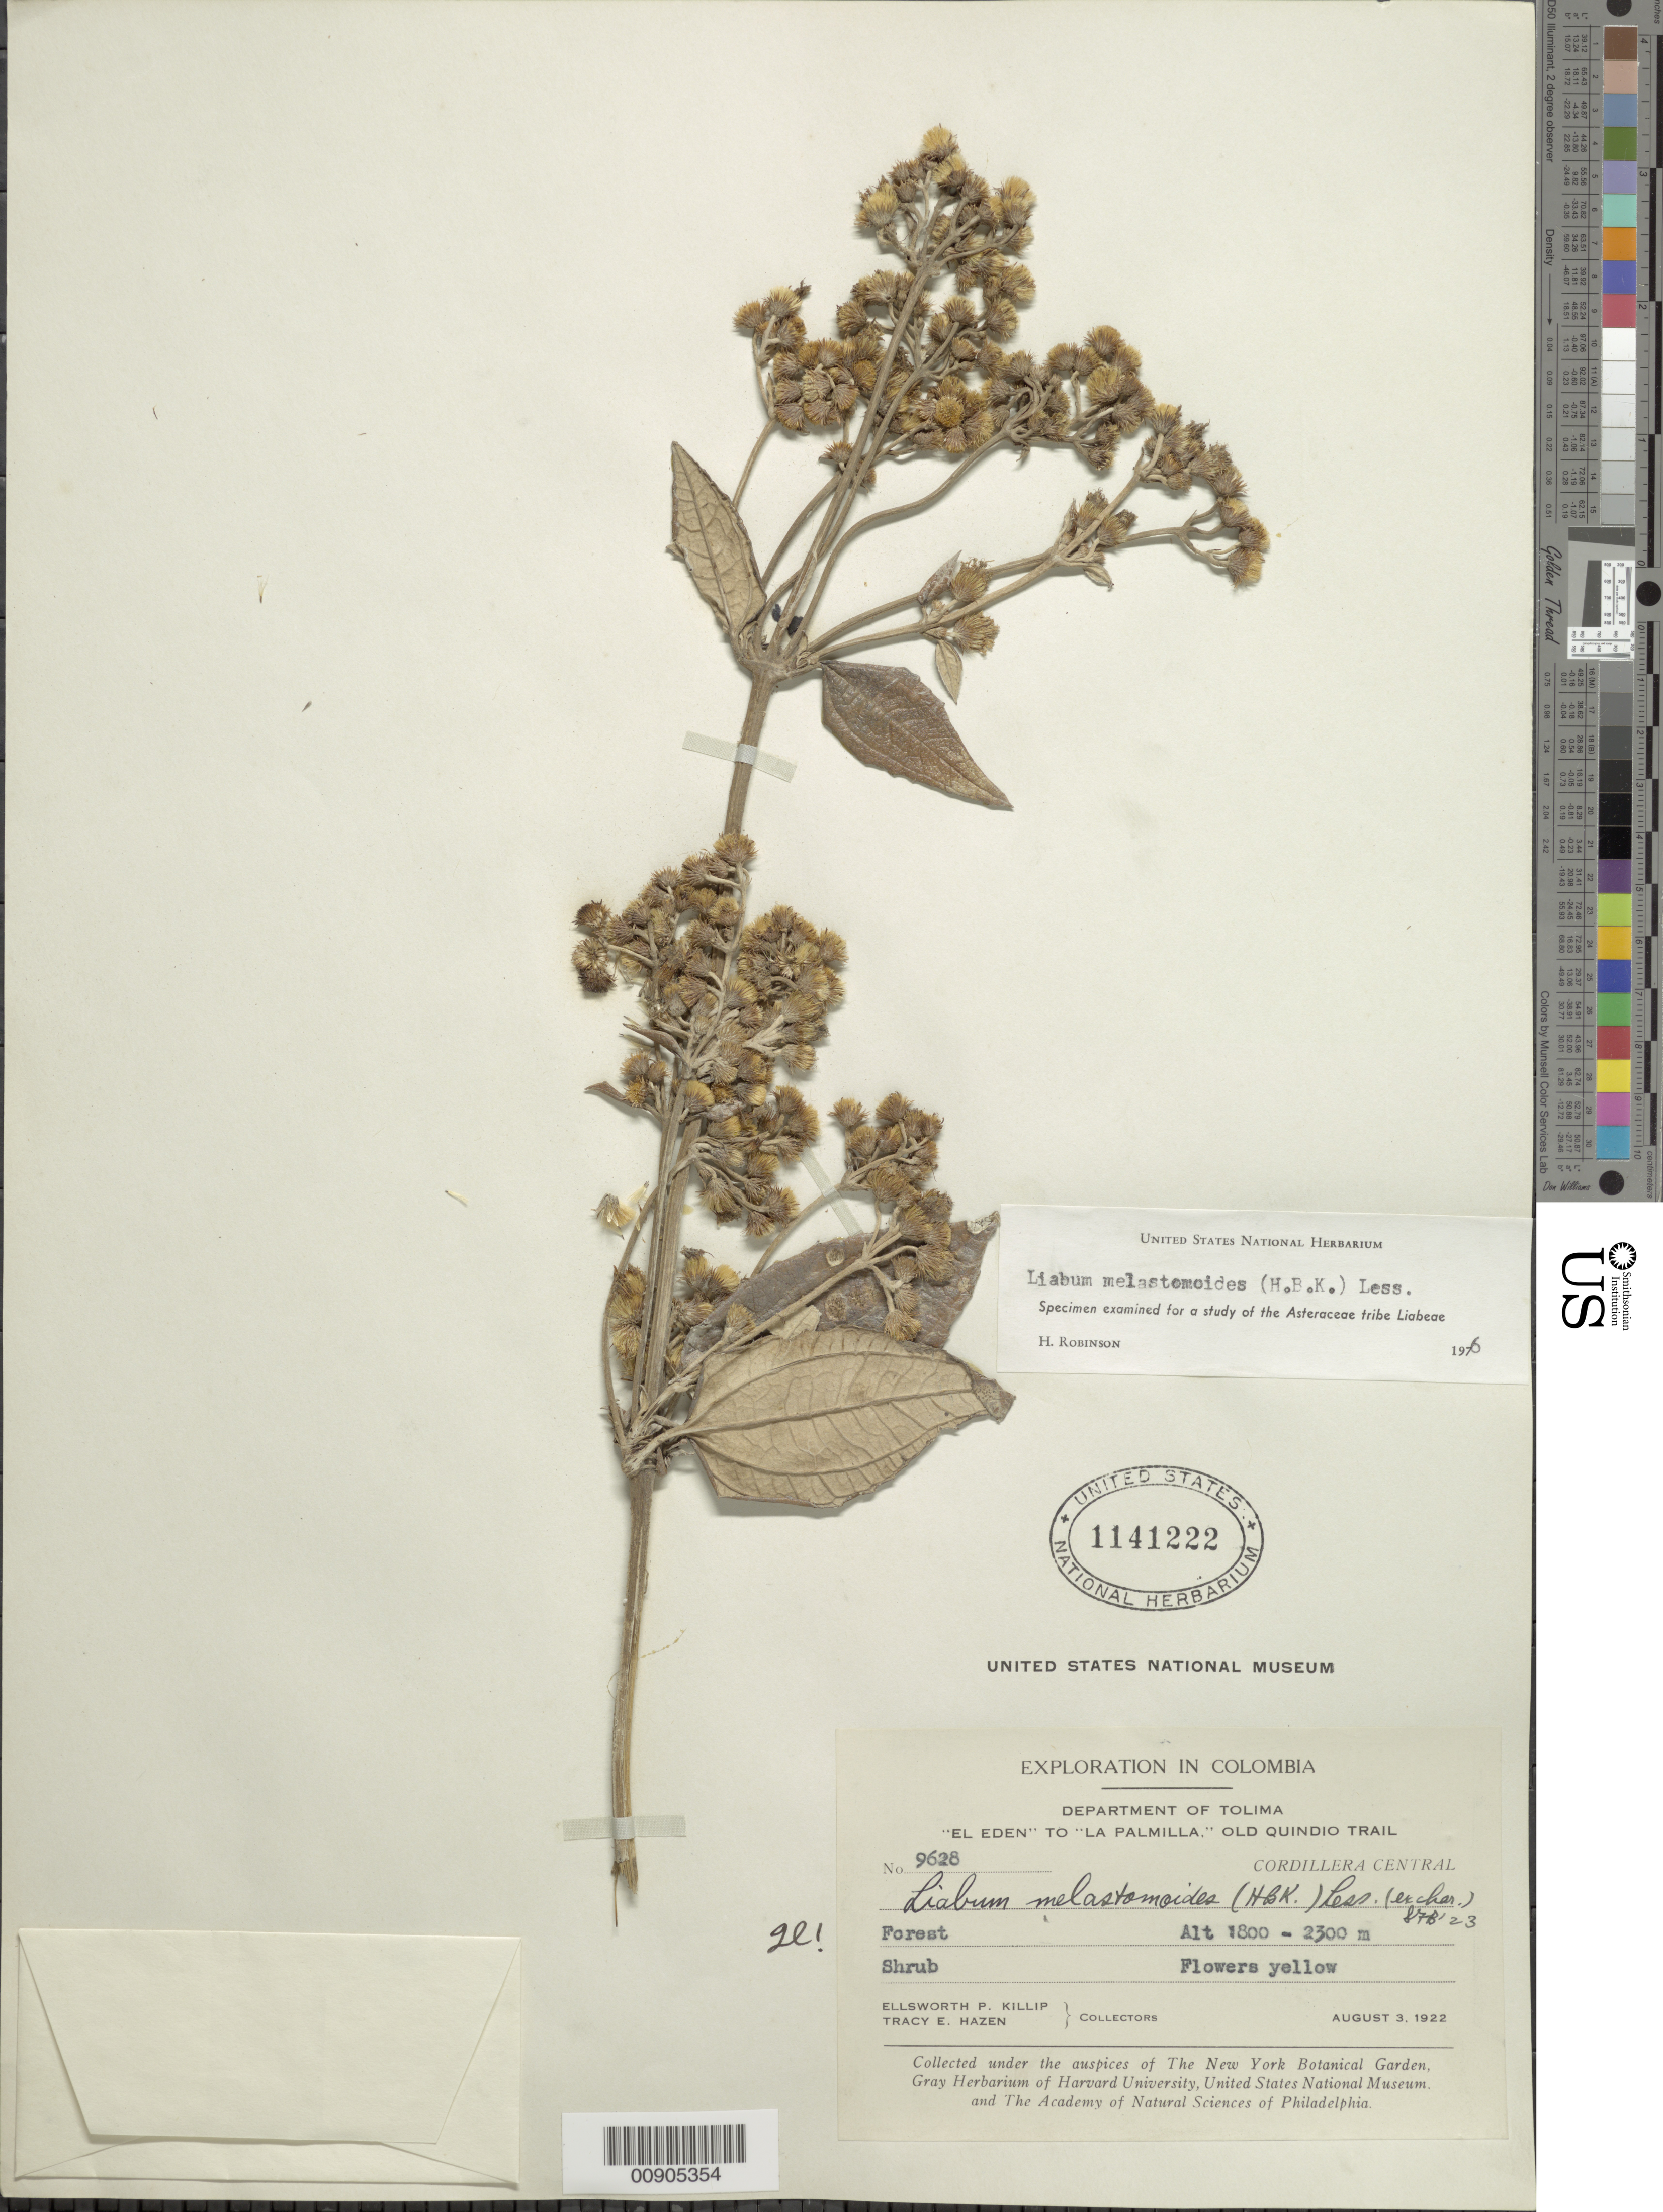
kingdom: Plantae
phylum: Tracheophyta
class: Magnoliopsida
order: Asterales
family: Asteraceae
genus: Liabum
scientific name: Liabum melastomoides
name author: (Kunth) Less.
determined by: Robinson, Harold E., (US)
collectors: E. P. Killip & T. E. Hazen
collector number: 9628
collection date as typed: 3-Aug-22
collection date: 1922-08-03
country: Colombia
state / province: Tolima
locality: Cordillera Central, "El Eden" to "La Palmilla", old Quindio Trail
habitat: Forest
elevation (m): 1800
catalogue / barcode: US 1141222